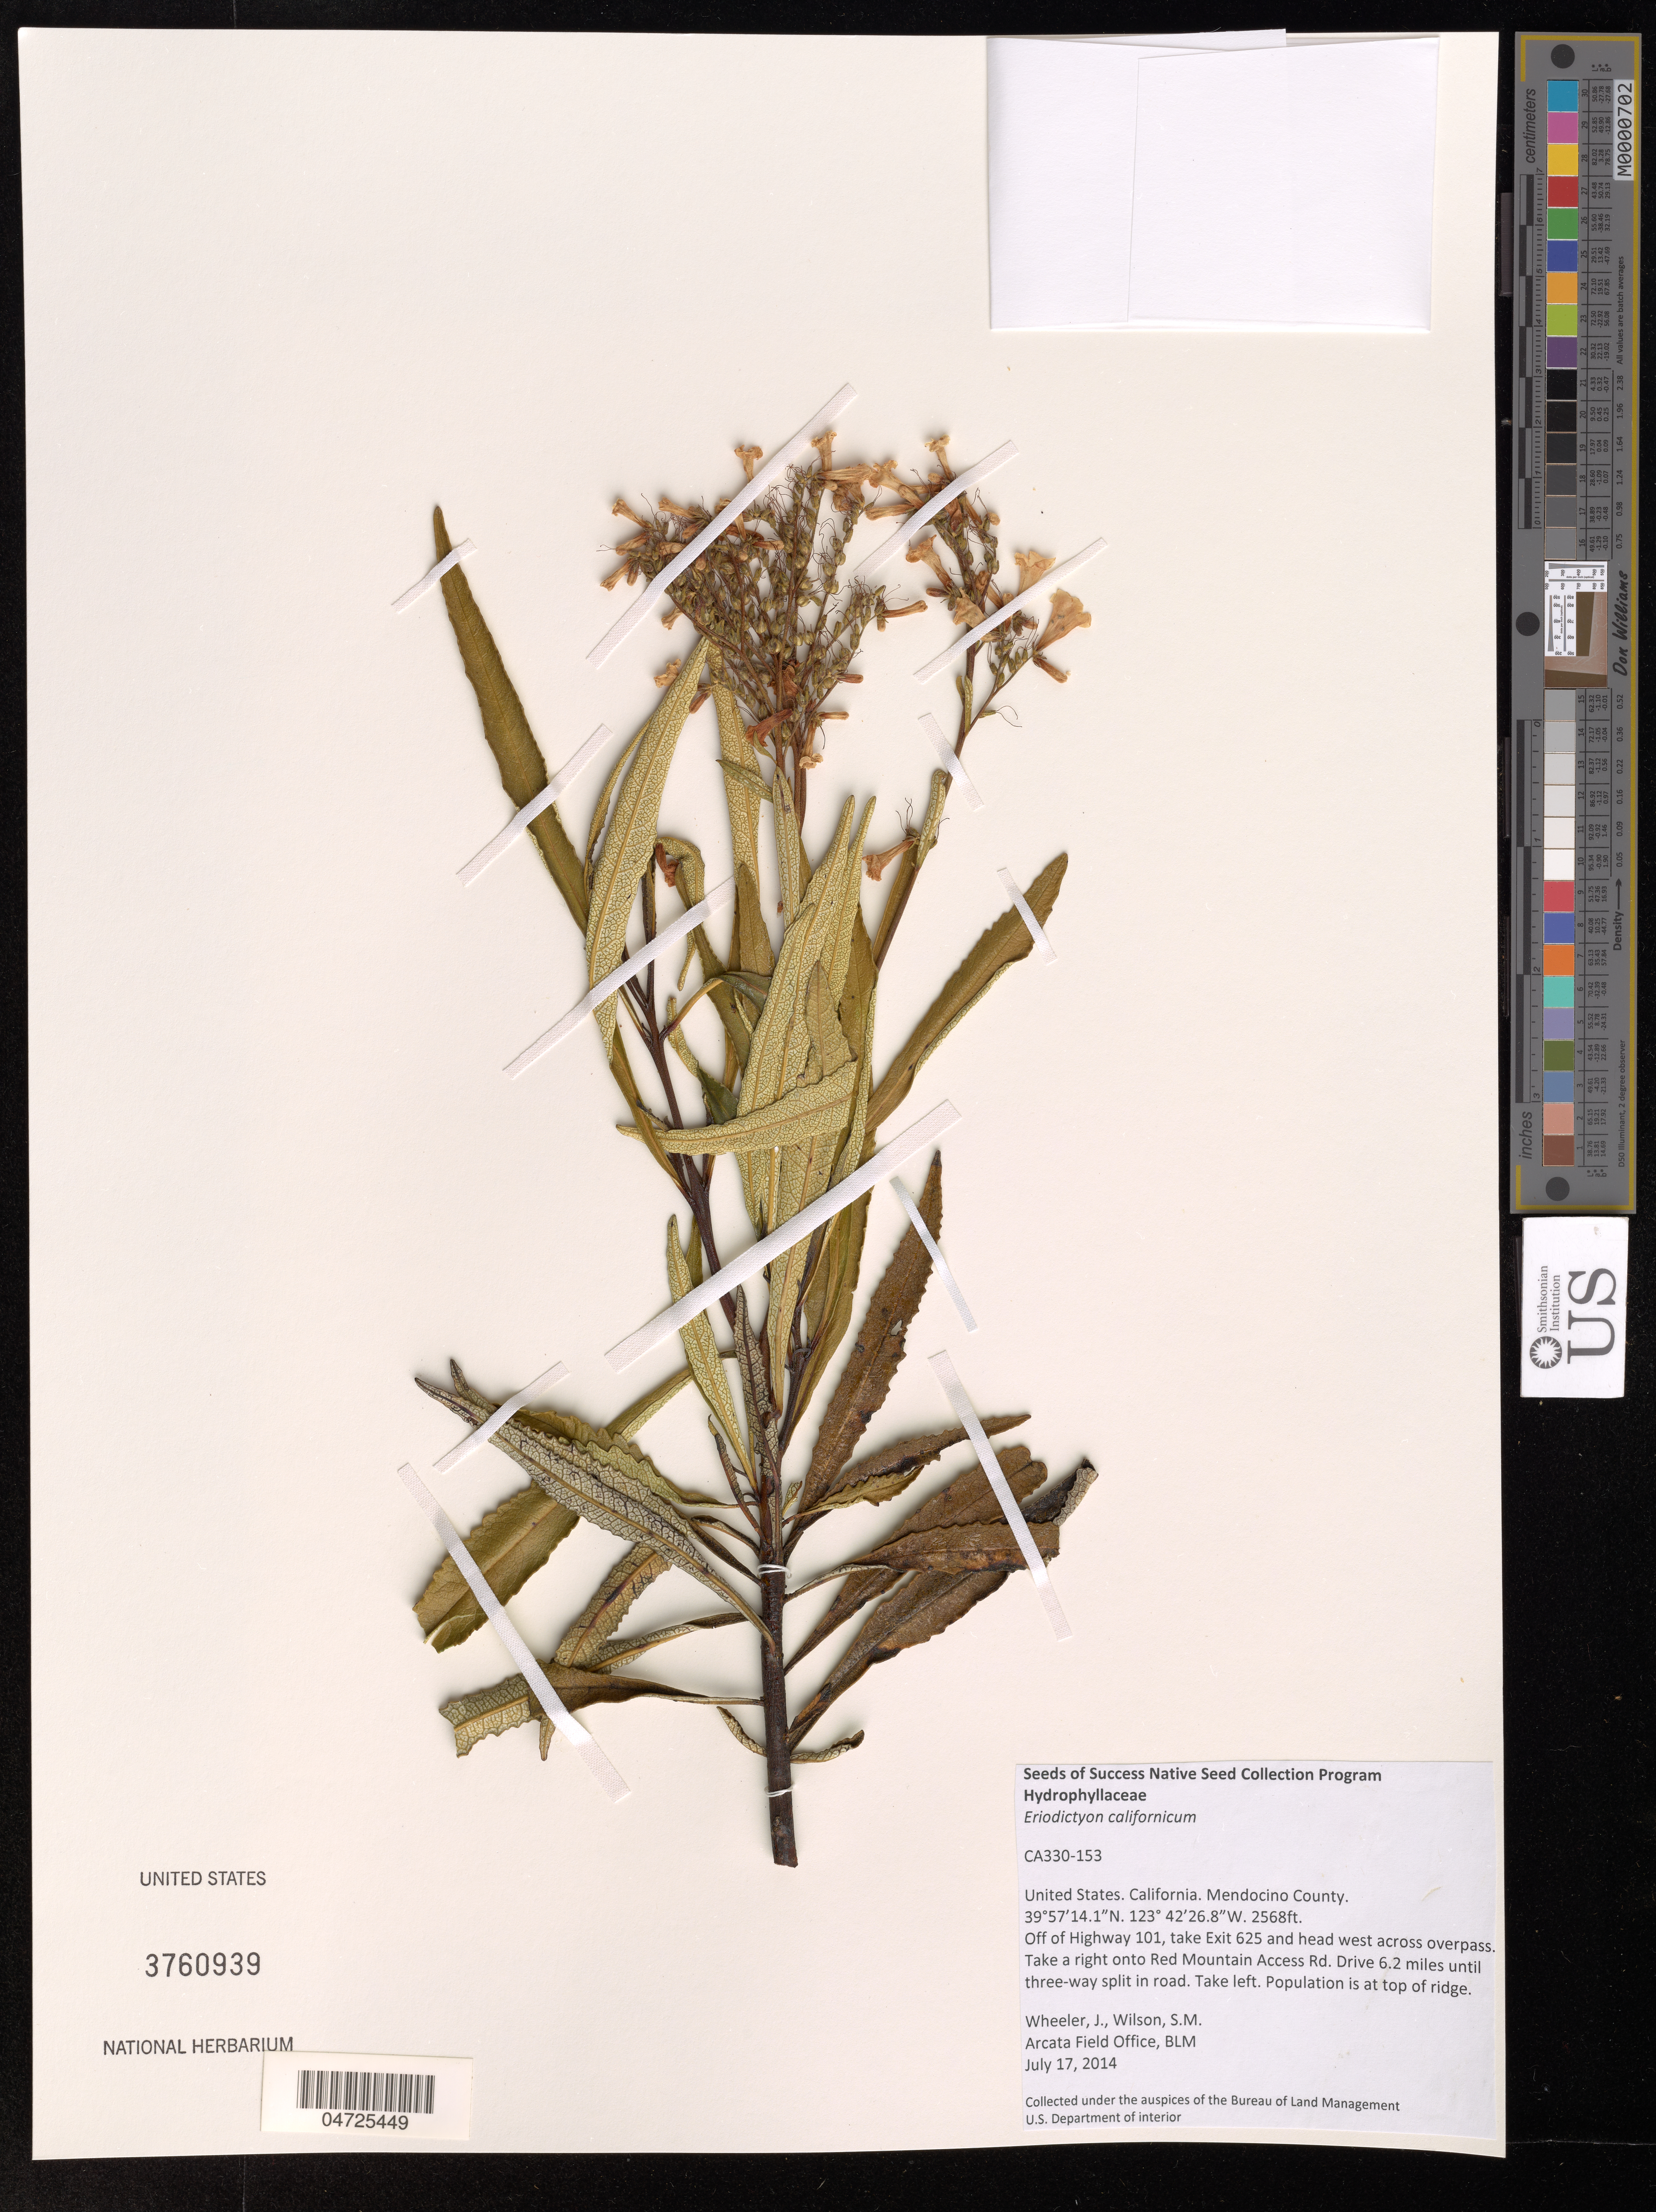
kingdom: Plantae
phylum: Tracheophyta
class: Magnoliopsida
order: Boraginales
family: Namaceae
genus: Eriodictyon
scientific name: Eriodictyon californicum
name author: (Hook. & Arn.) Torr.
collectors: J. Wheeler & S. Wilson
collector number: CA330-153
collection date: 2014-07-17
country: United States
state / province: California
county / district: Mendocino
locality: Mendocino County. Off of Highway 101, take Exit 625 and head west across overpass. Take a right onto Red Mountain Access Rd. Drive 6.2 miles until three-way split in road. Take left.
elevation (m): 783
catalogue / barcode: US 3760939